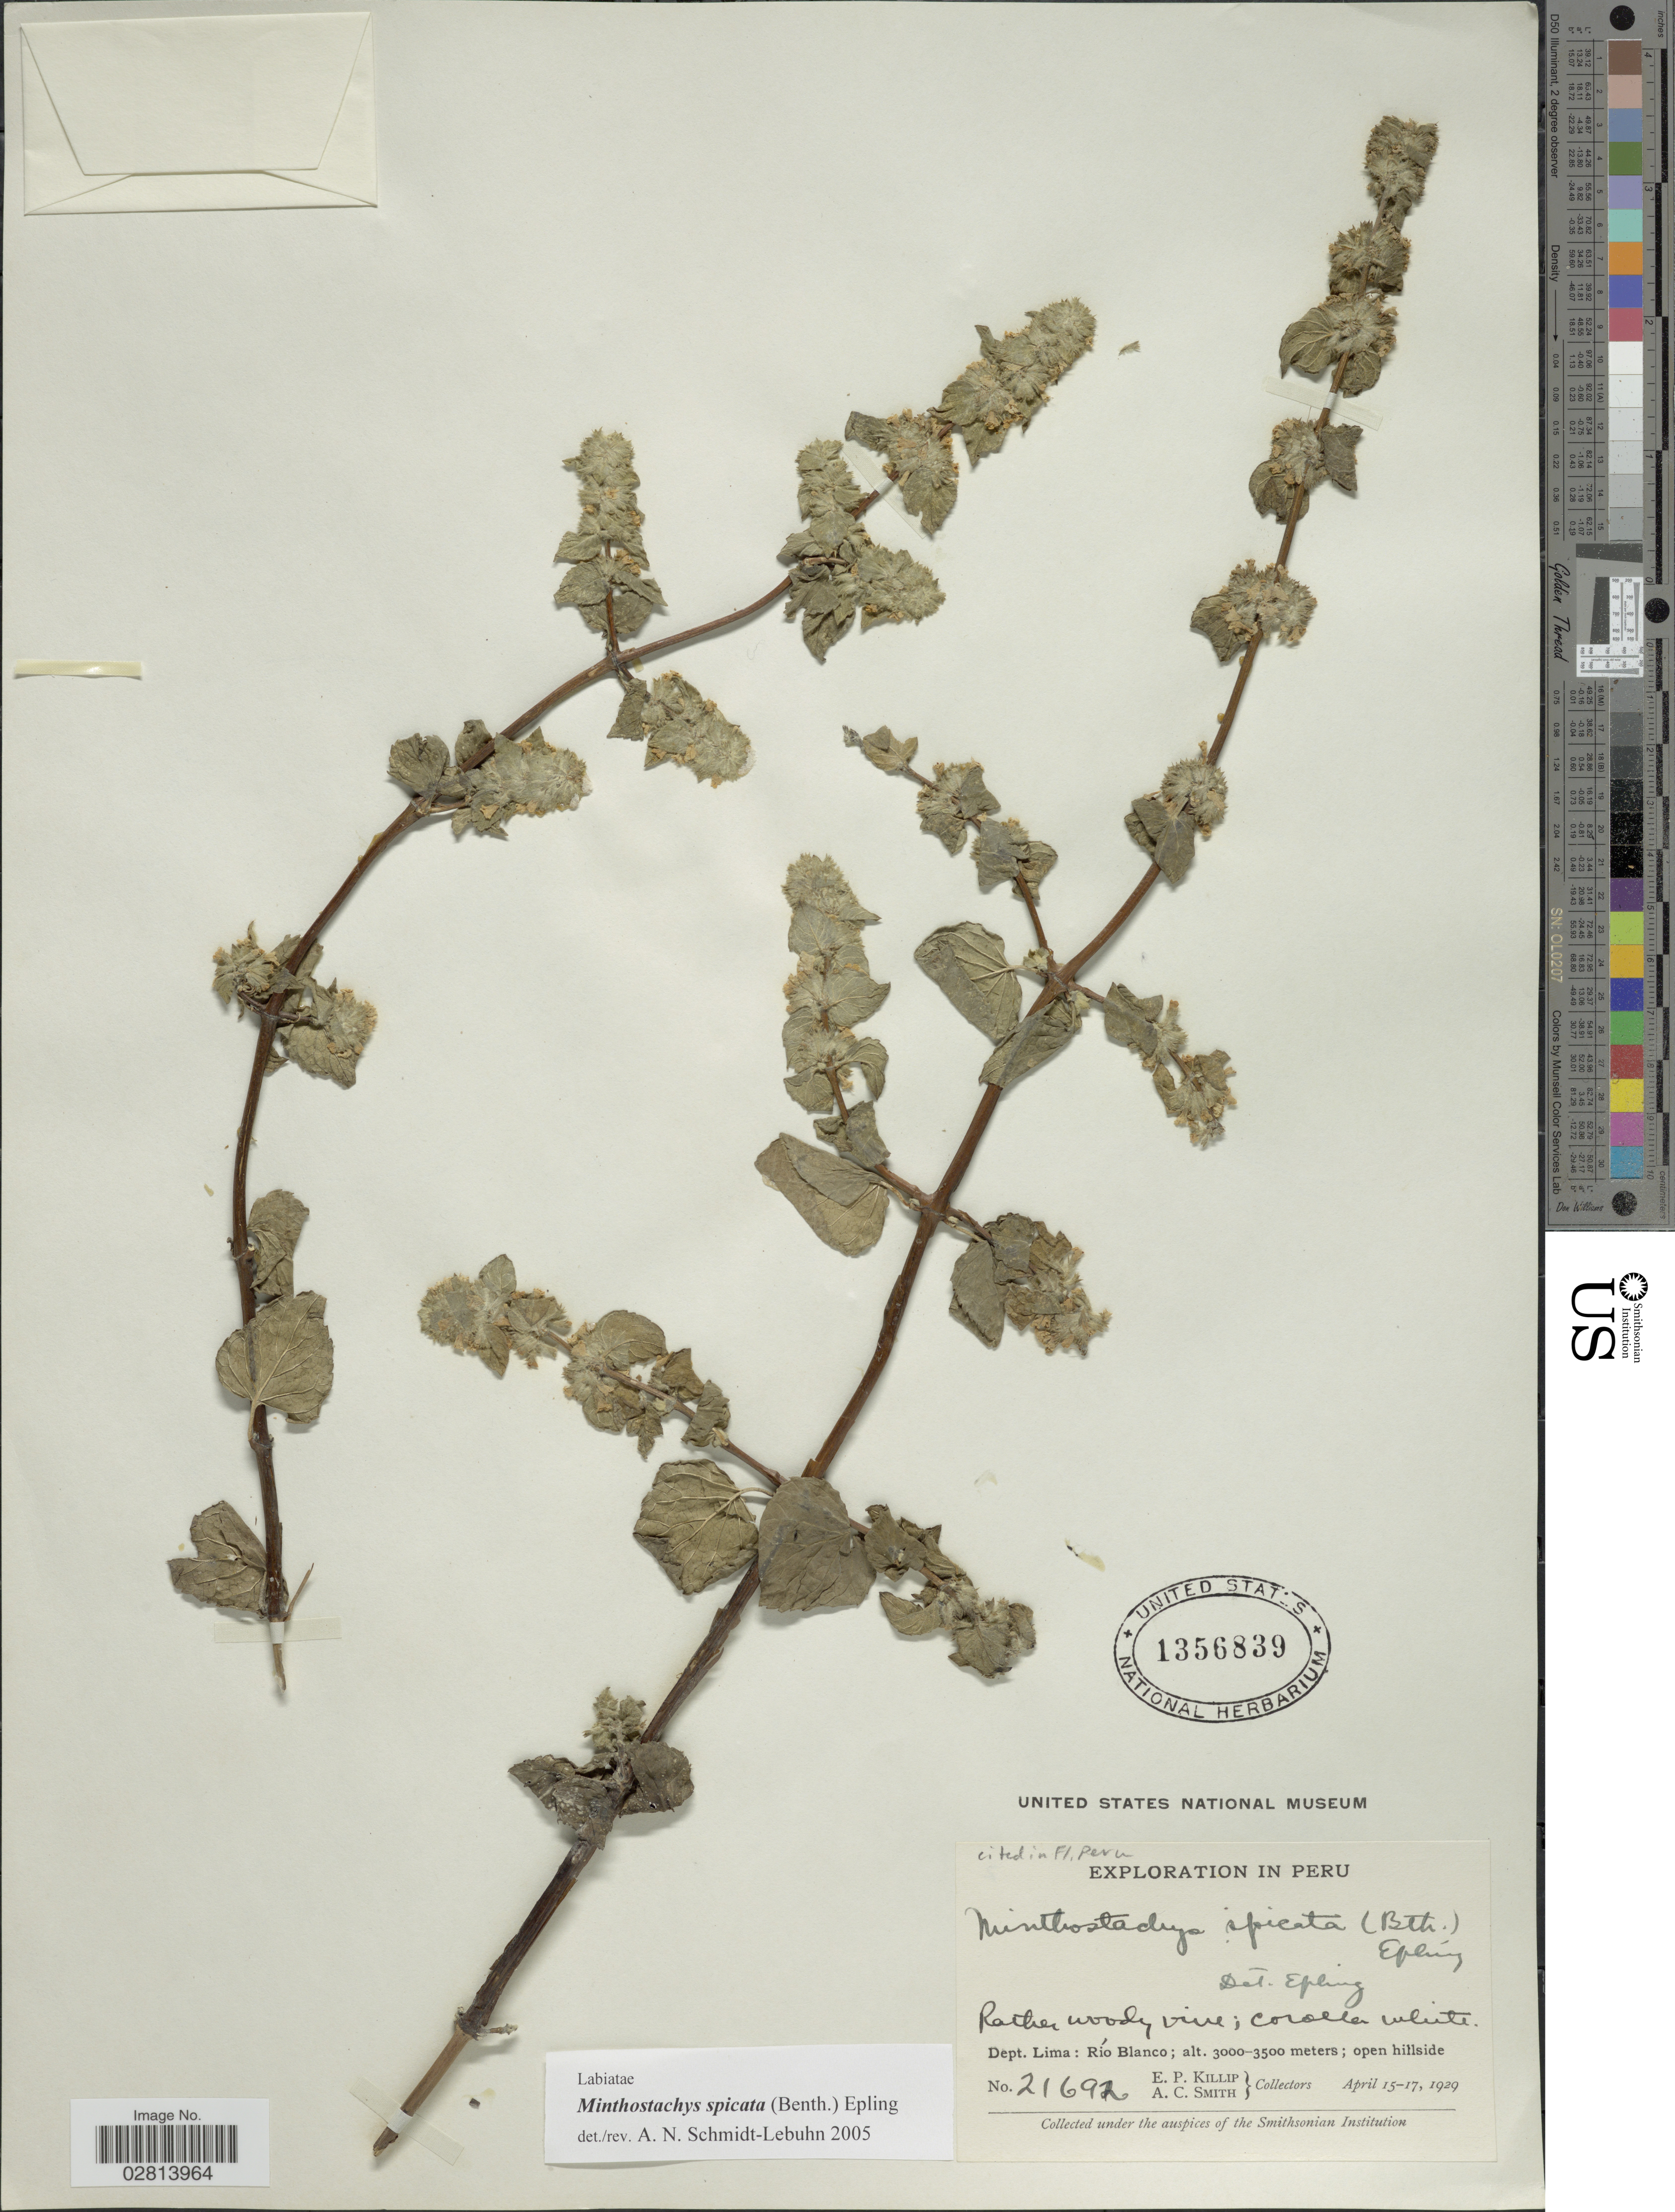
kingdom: Plantae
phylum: Tracheophyta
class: Magnoliopsida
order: Lamiales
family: Lamiaceae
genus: Minthostachys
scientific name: Minthostachys spicata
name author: (Benth.) Epling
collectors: E. P. Killip & A. C. Smith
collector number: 21692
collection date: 1929-04-15/1929-04-17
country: Peru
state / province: Lima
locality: Dept. Lima, Río Blanco.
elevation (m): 3000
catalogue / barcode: US 1356839